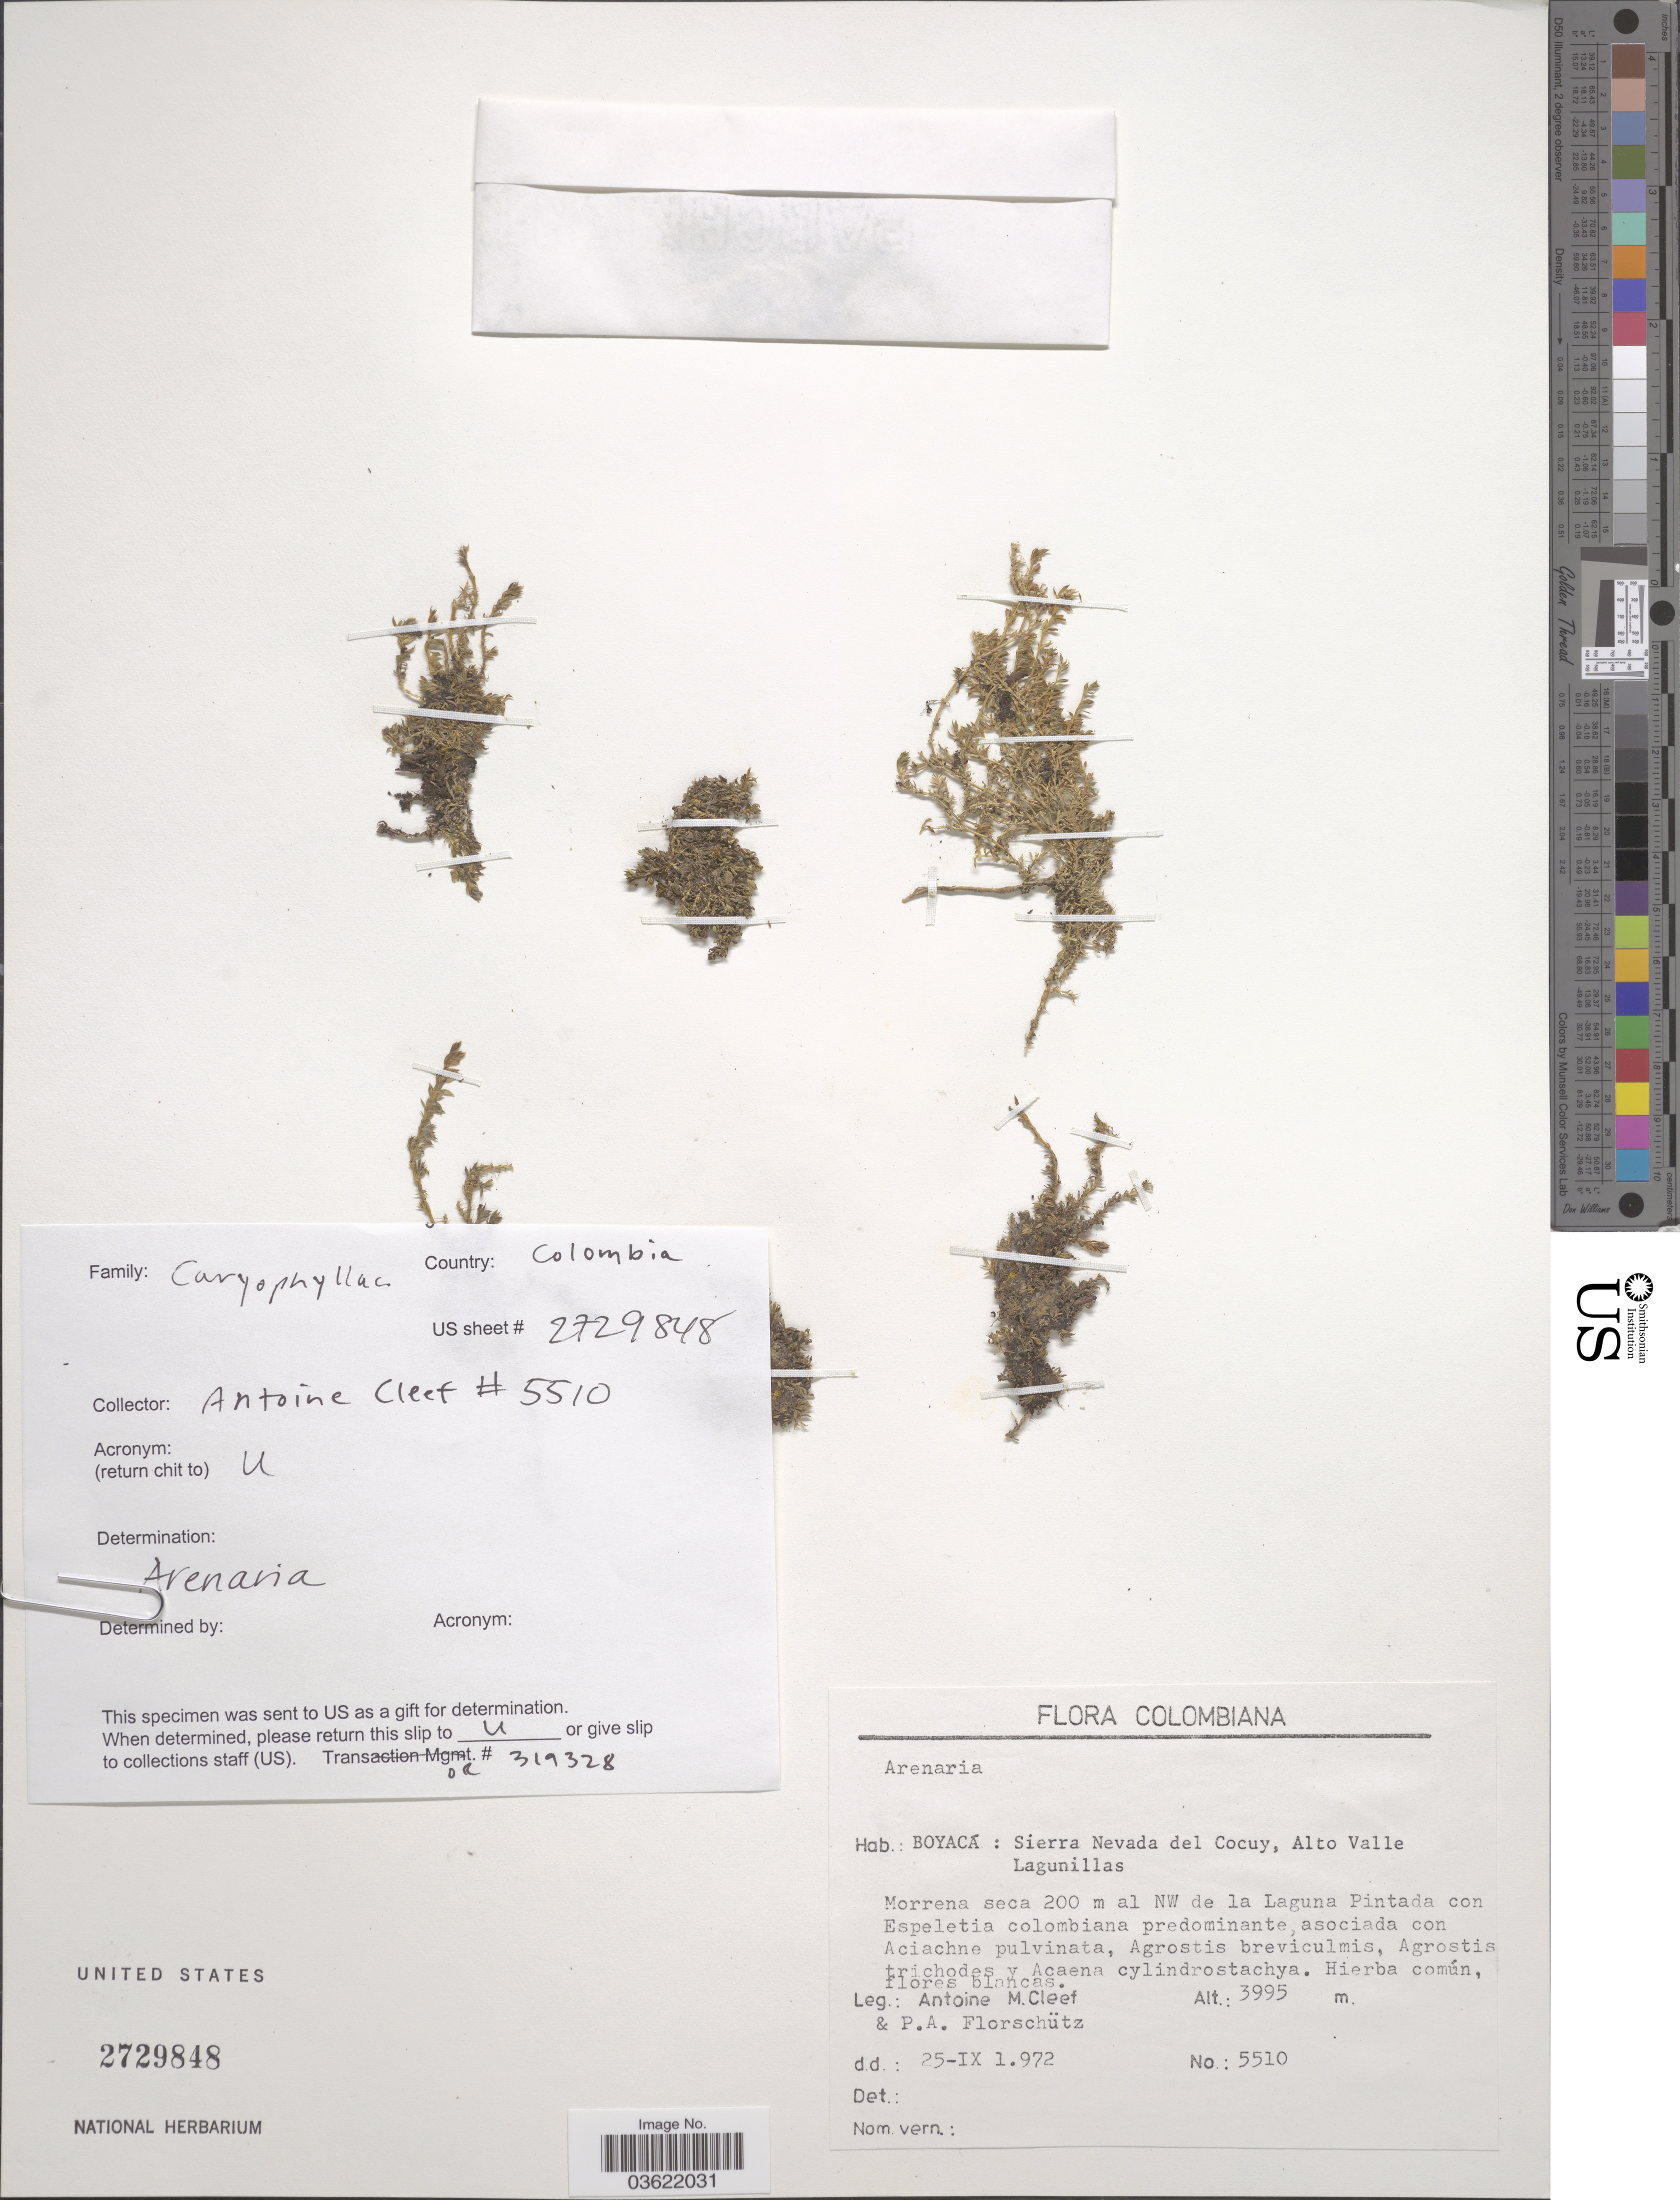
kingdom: Plantae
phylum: Tracheophyta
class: Magnoliopsida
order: Caryophyllales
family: Caryophyllaceae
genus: Arenaria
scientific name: Arenaria sp.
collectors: A. M. Cleef & P. Florschütz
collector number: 5510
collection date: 1972-09-25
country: Colombia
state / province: Boyacá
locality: Sierra Nevada del Cocuy, Alto Valle Lagunillas. Morrena seca 200 m al NW de la Laguna Pintada.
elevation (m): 3995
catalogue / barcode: US 2729848